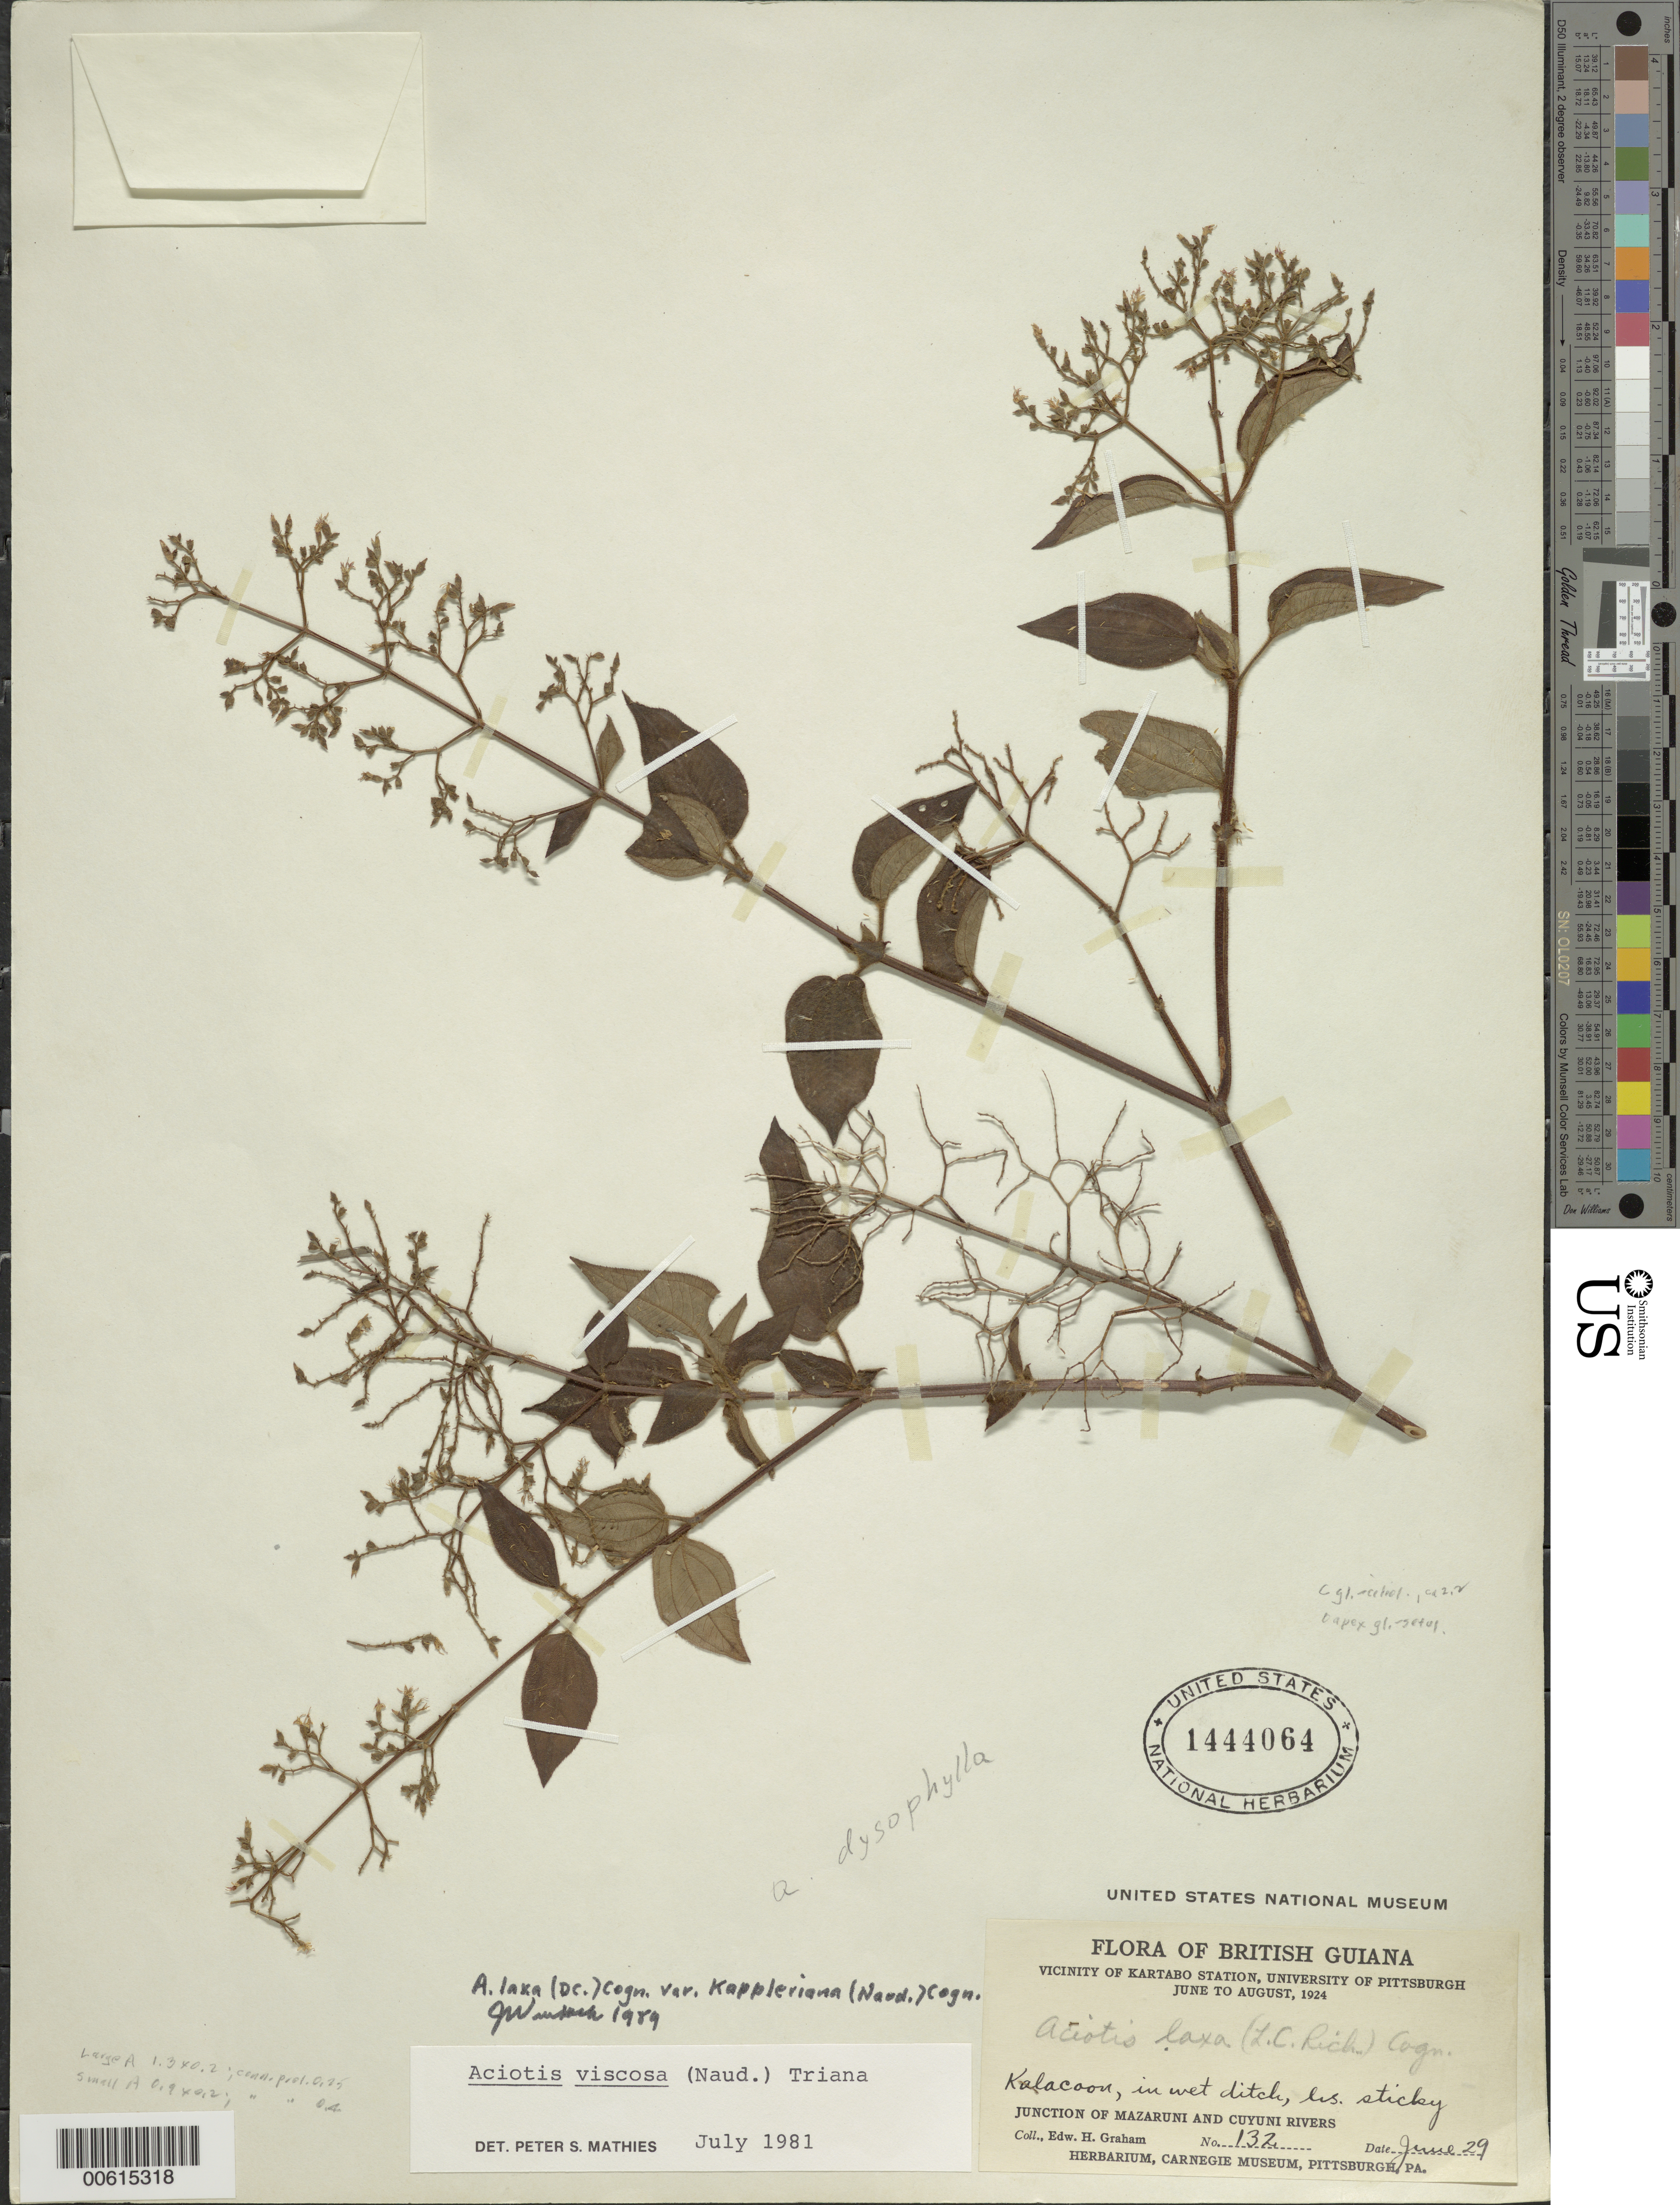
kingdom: Plantae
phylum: Tracheophyta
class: Magnoliopsida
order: Myrtales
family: Melastomataceae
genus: Aciotis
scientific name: Aciotis laxa var. kappleriana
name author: (Naudin) Cogn.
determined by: Wurdack, John J., (US), US (UNITED STATES)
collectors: E. H. Graham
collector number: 132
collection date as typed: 29-Jun-24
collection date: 1924-06-29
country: Guyana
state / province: Cuyuni-Mazaruni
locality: Kalakun, junct. of Mazaruni and Cuyuni rivers, vic. of Kartabo Station (Kalacoon on label)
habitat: Wet ditch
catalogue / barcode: US 1444064